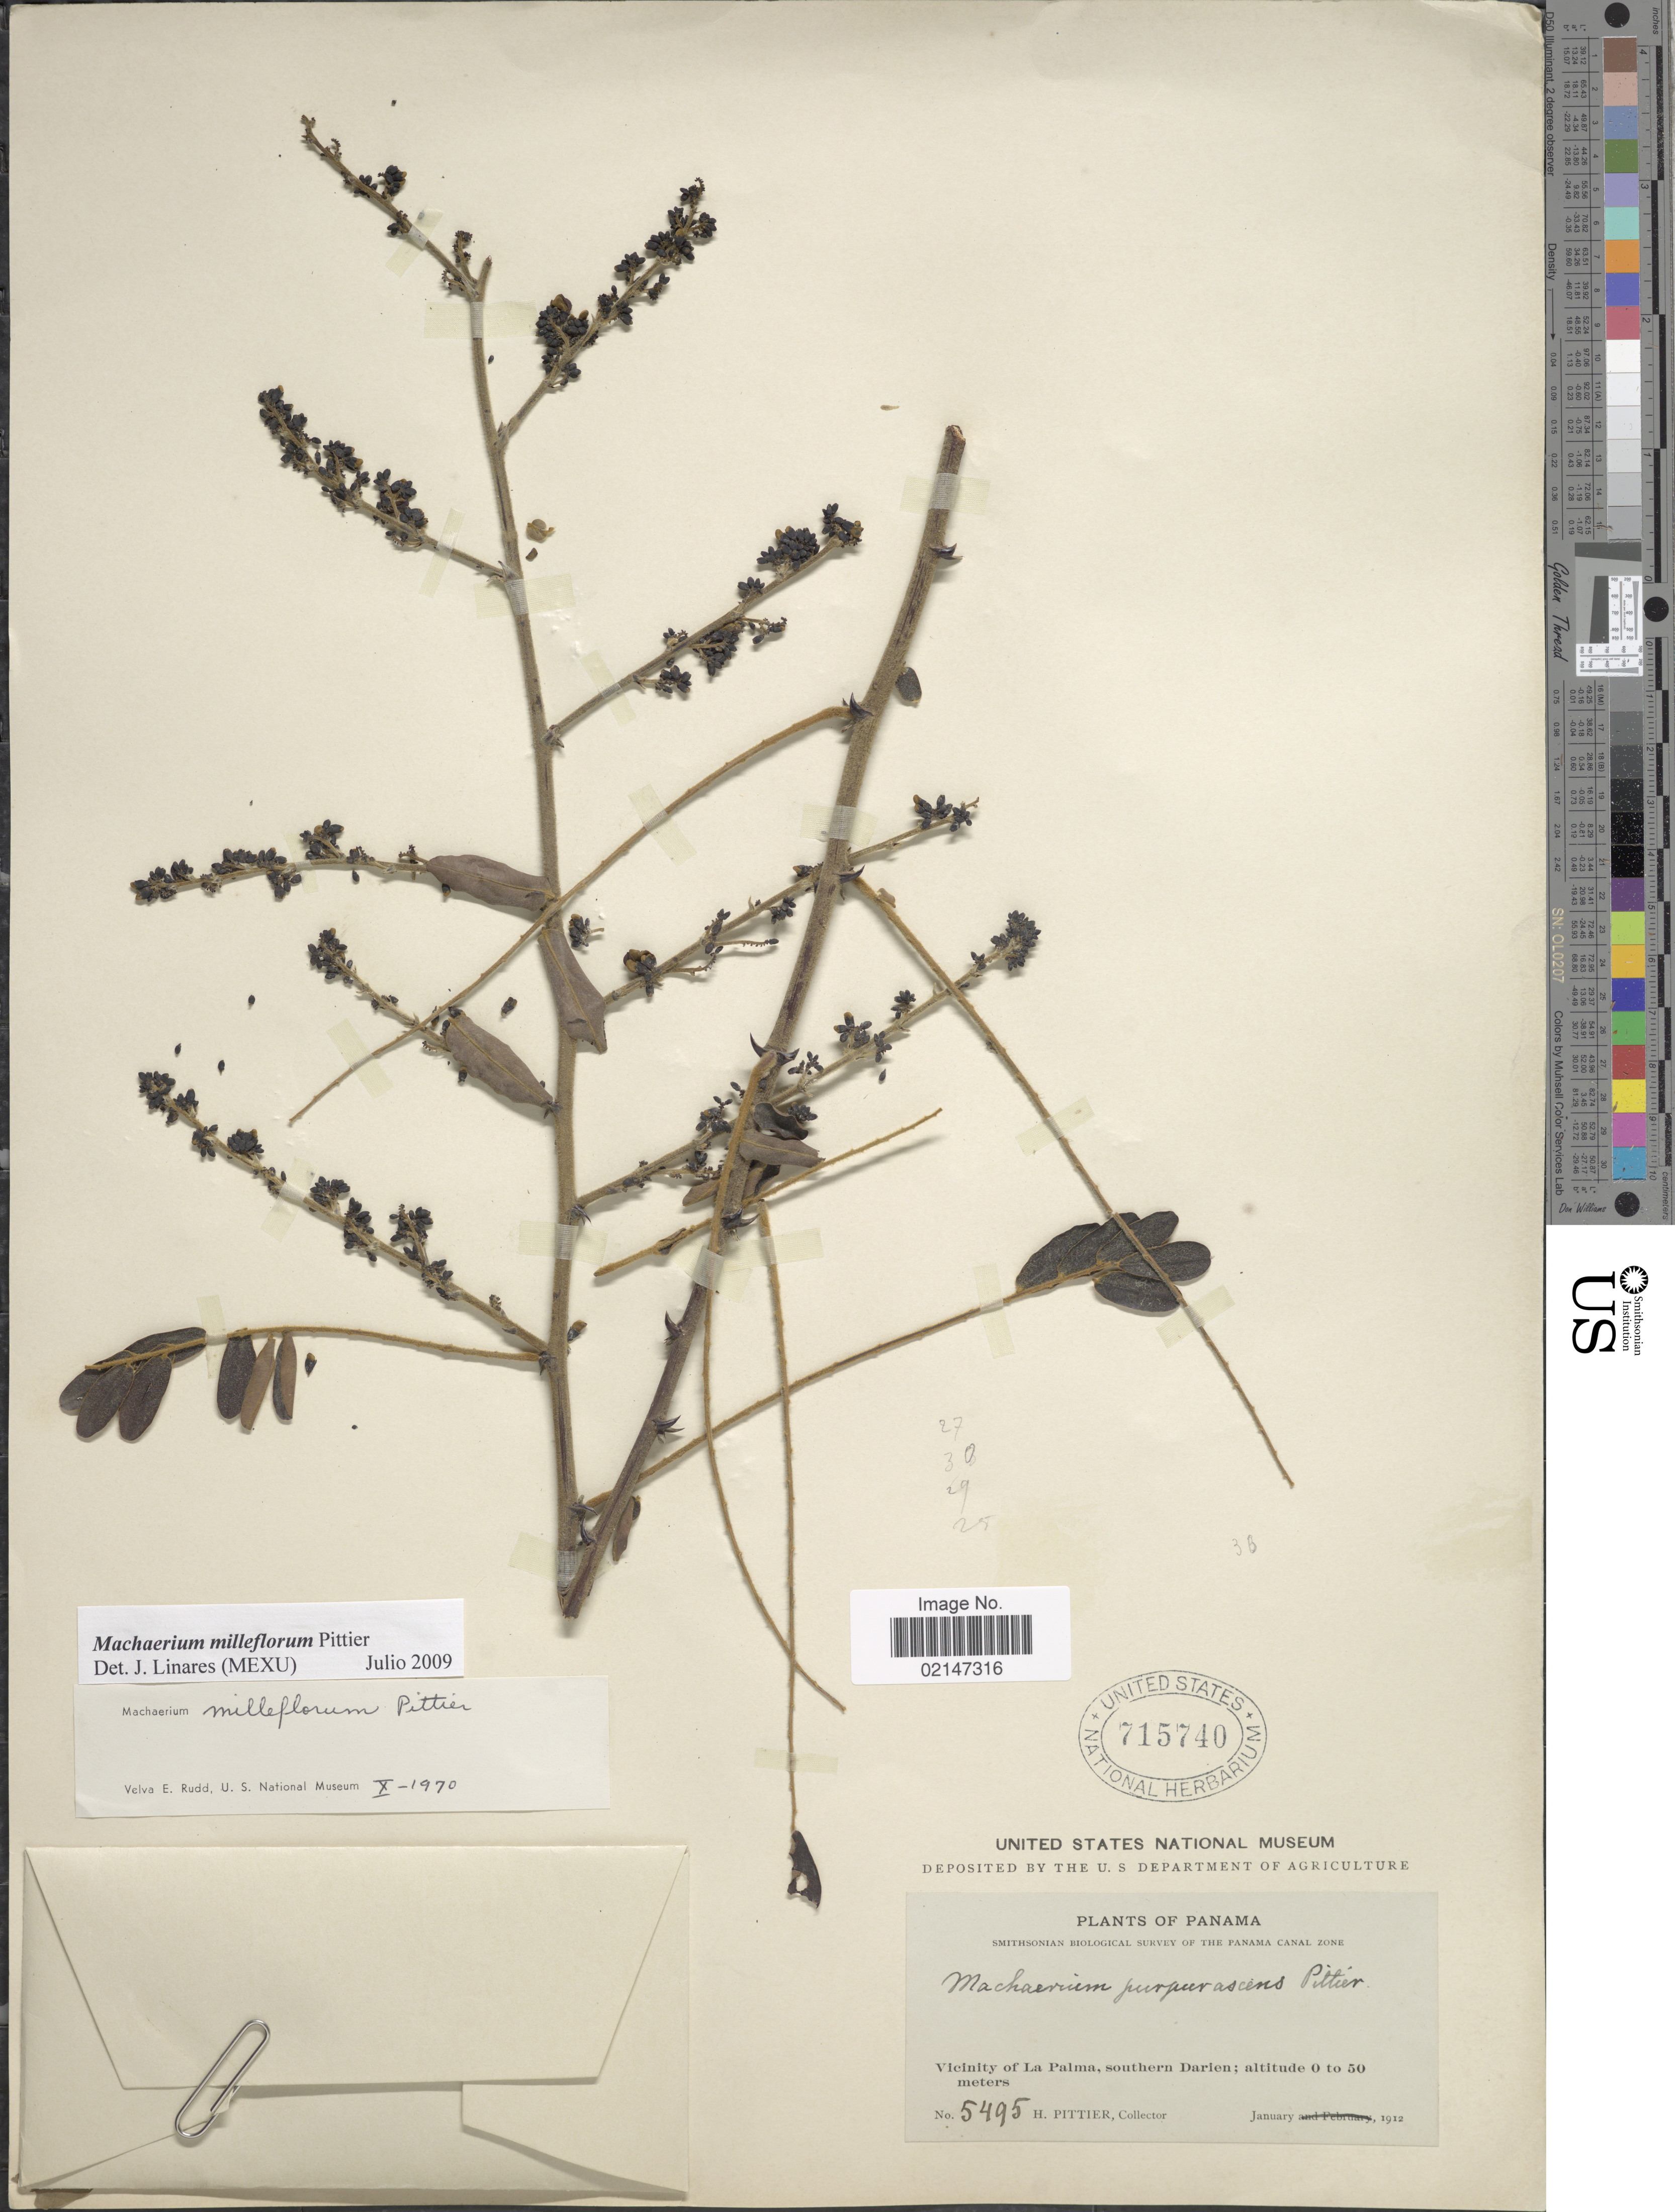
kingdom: Plantae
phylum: Tracheophyta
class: Magnoliopsida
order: Fabales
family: Fabaceae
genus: Machaerium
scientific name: Machaerium milleflorum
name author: Pittier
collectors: H. F. Pittier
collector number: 5495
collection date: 1912-01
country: Panama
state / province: Darién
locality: Vicinity of La Palma, southern Darien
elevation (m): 0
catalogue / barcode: US 715740